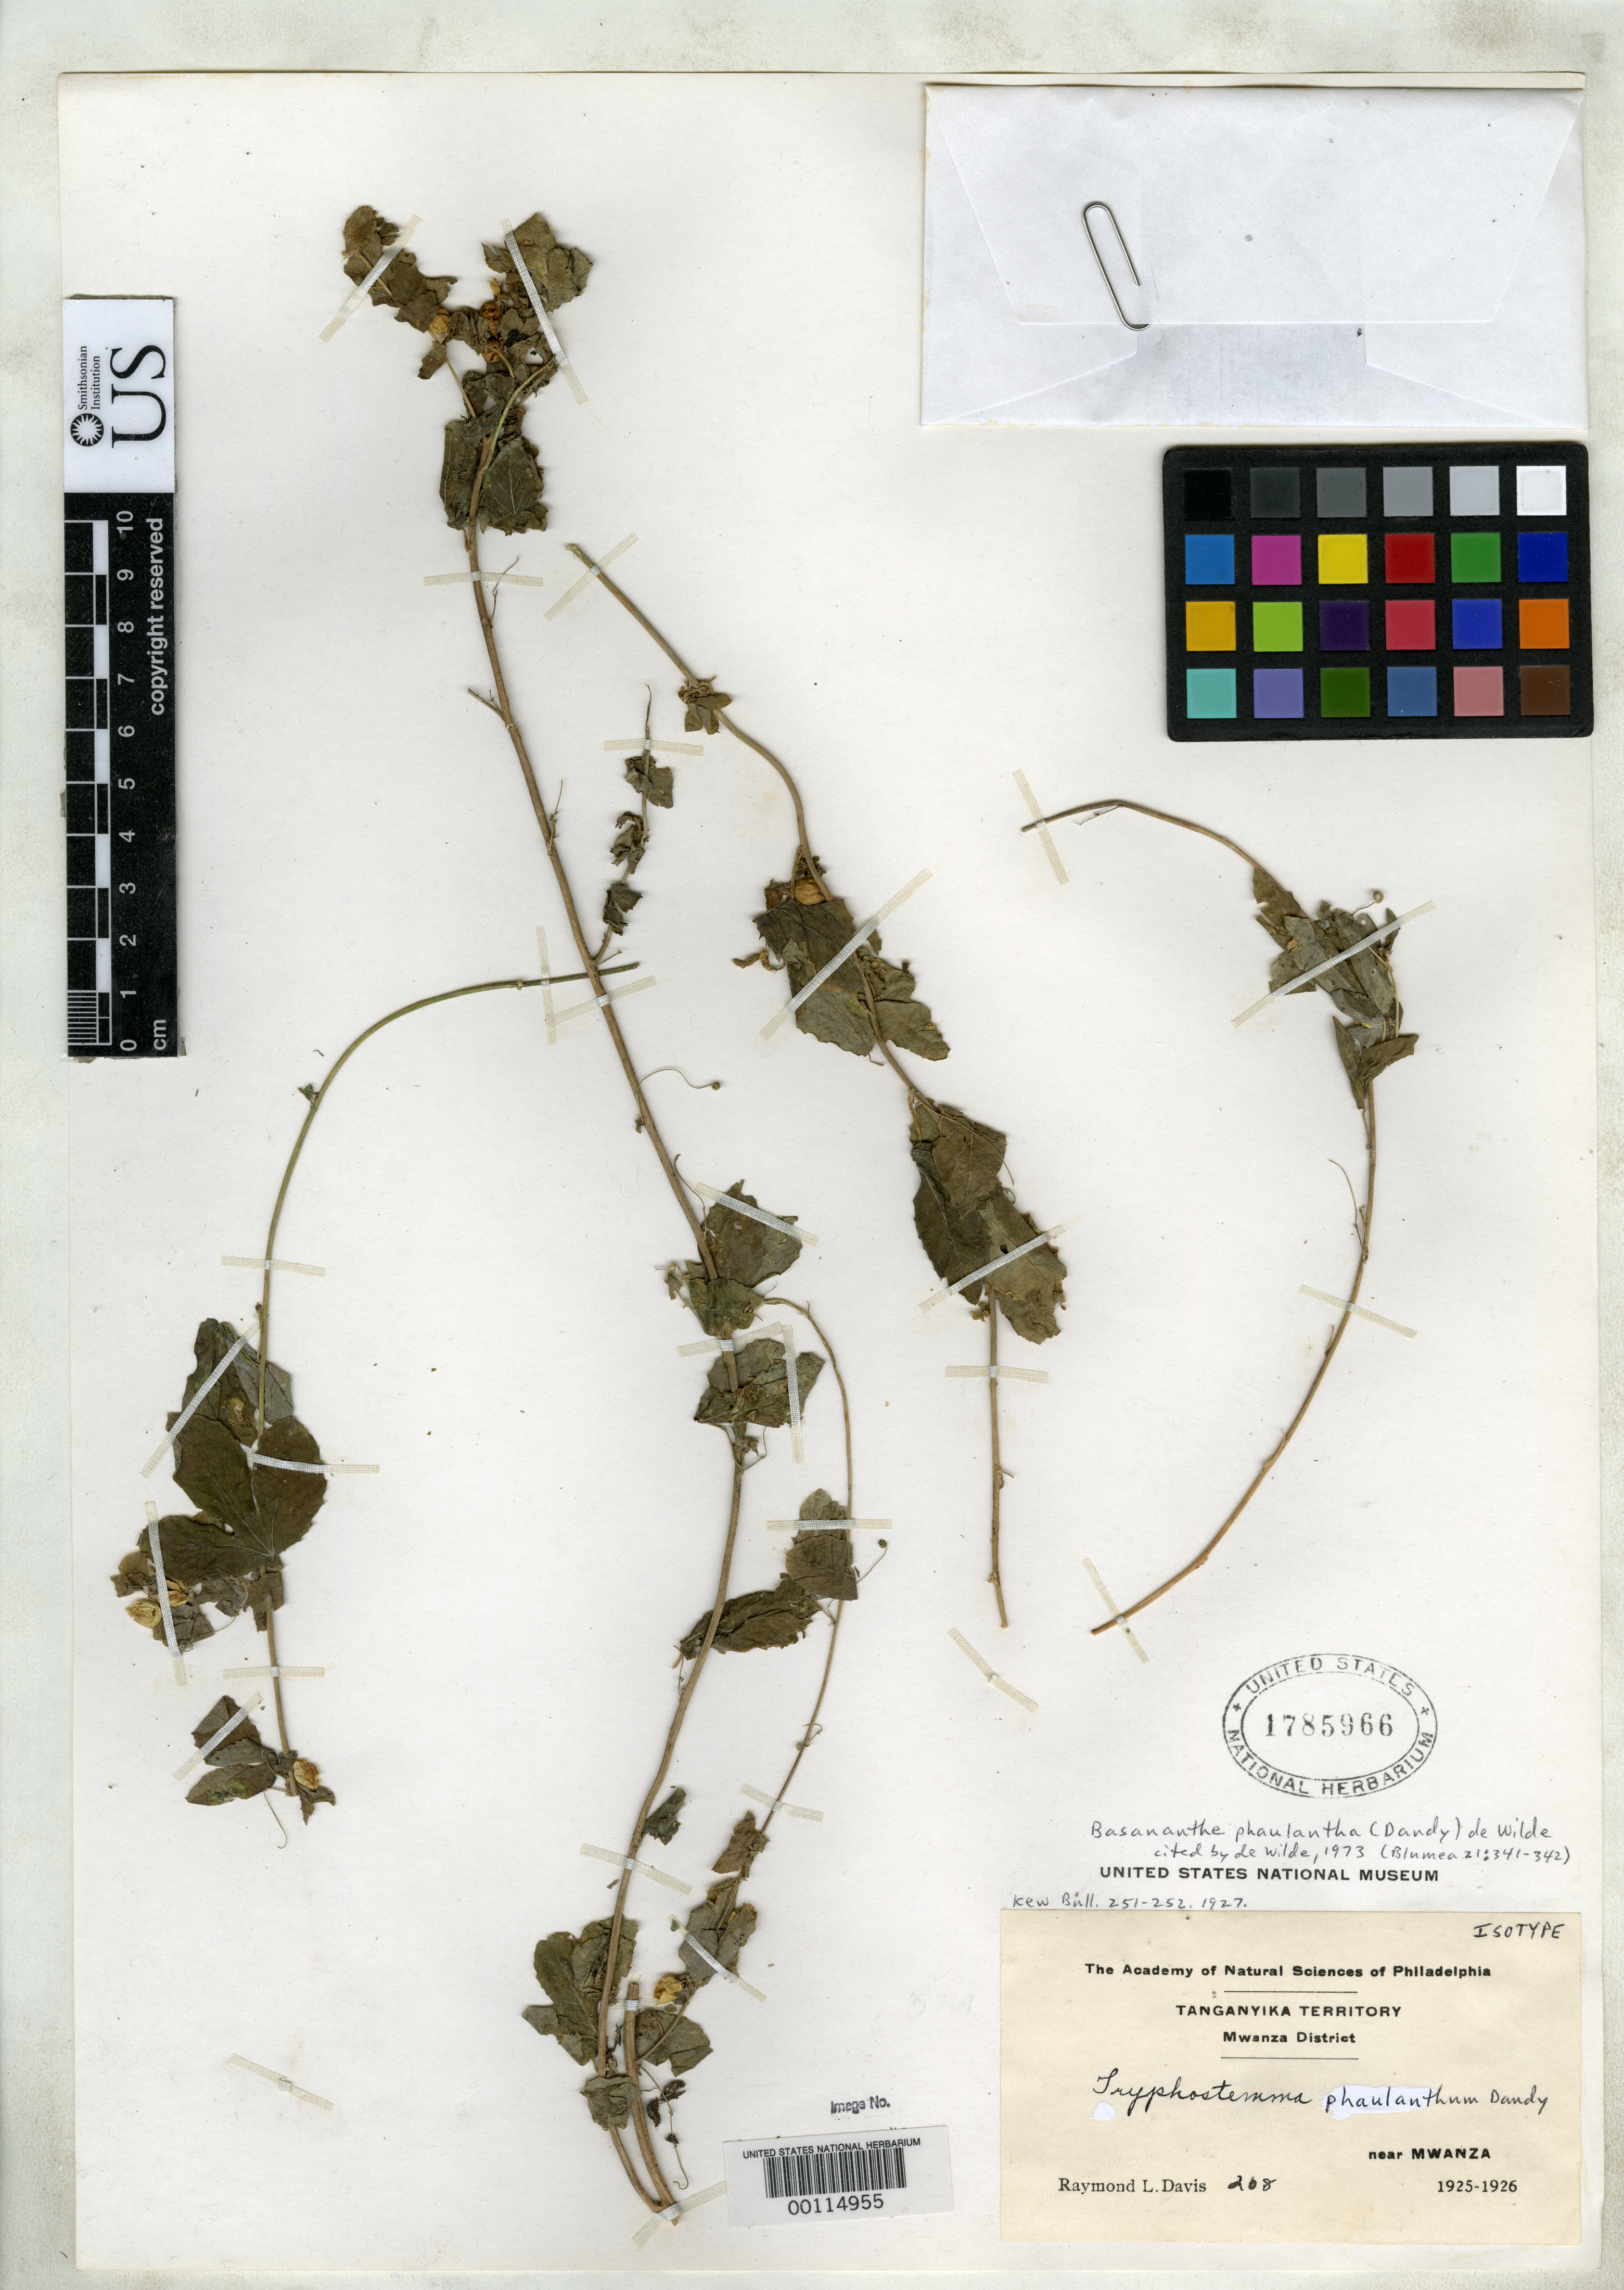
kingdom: Plantae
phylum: Tracheophyta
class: Magnoliopsida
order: Malpighiales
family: Passifloraceae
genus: Tryphostemma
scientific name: Tryphostemma phaulanthym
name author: Dandy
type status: Isotype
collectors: R. Davis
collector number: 208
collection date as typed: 1925 to -- --- 1926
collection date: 1925/1926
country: Tanzania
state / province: Mwanza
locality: Near Mwanza.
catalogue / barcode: US 1785966